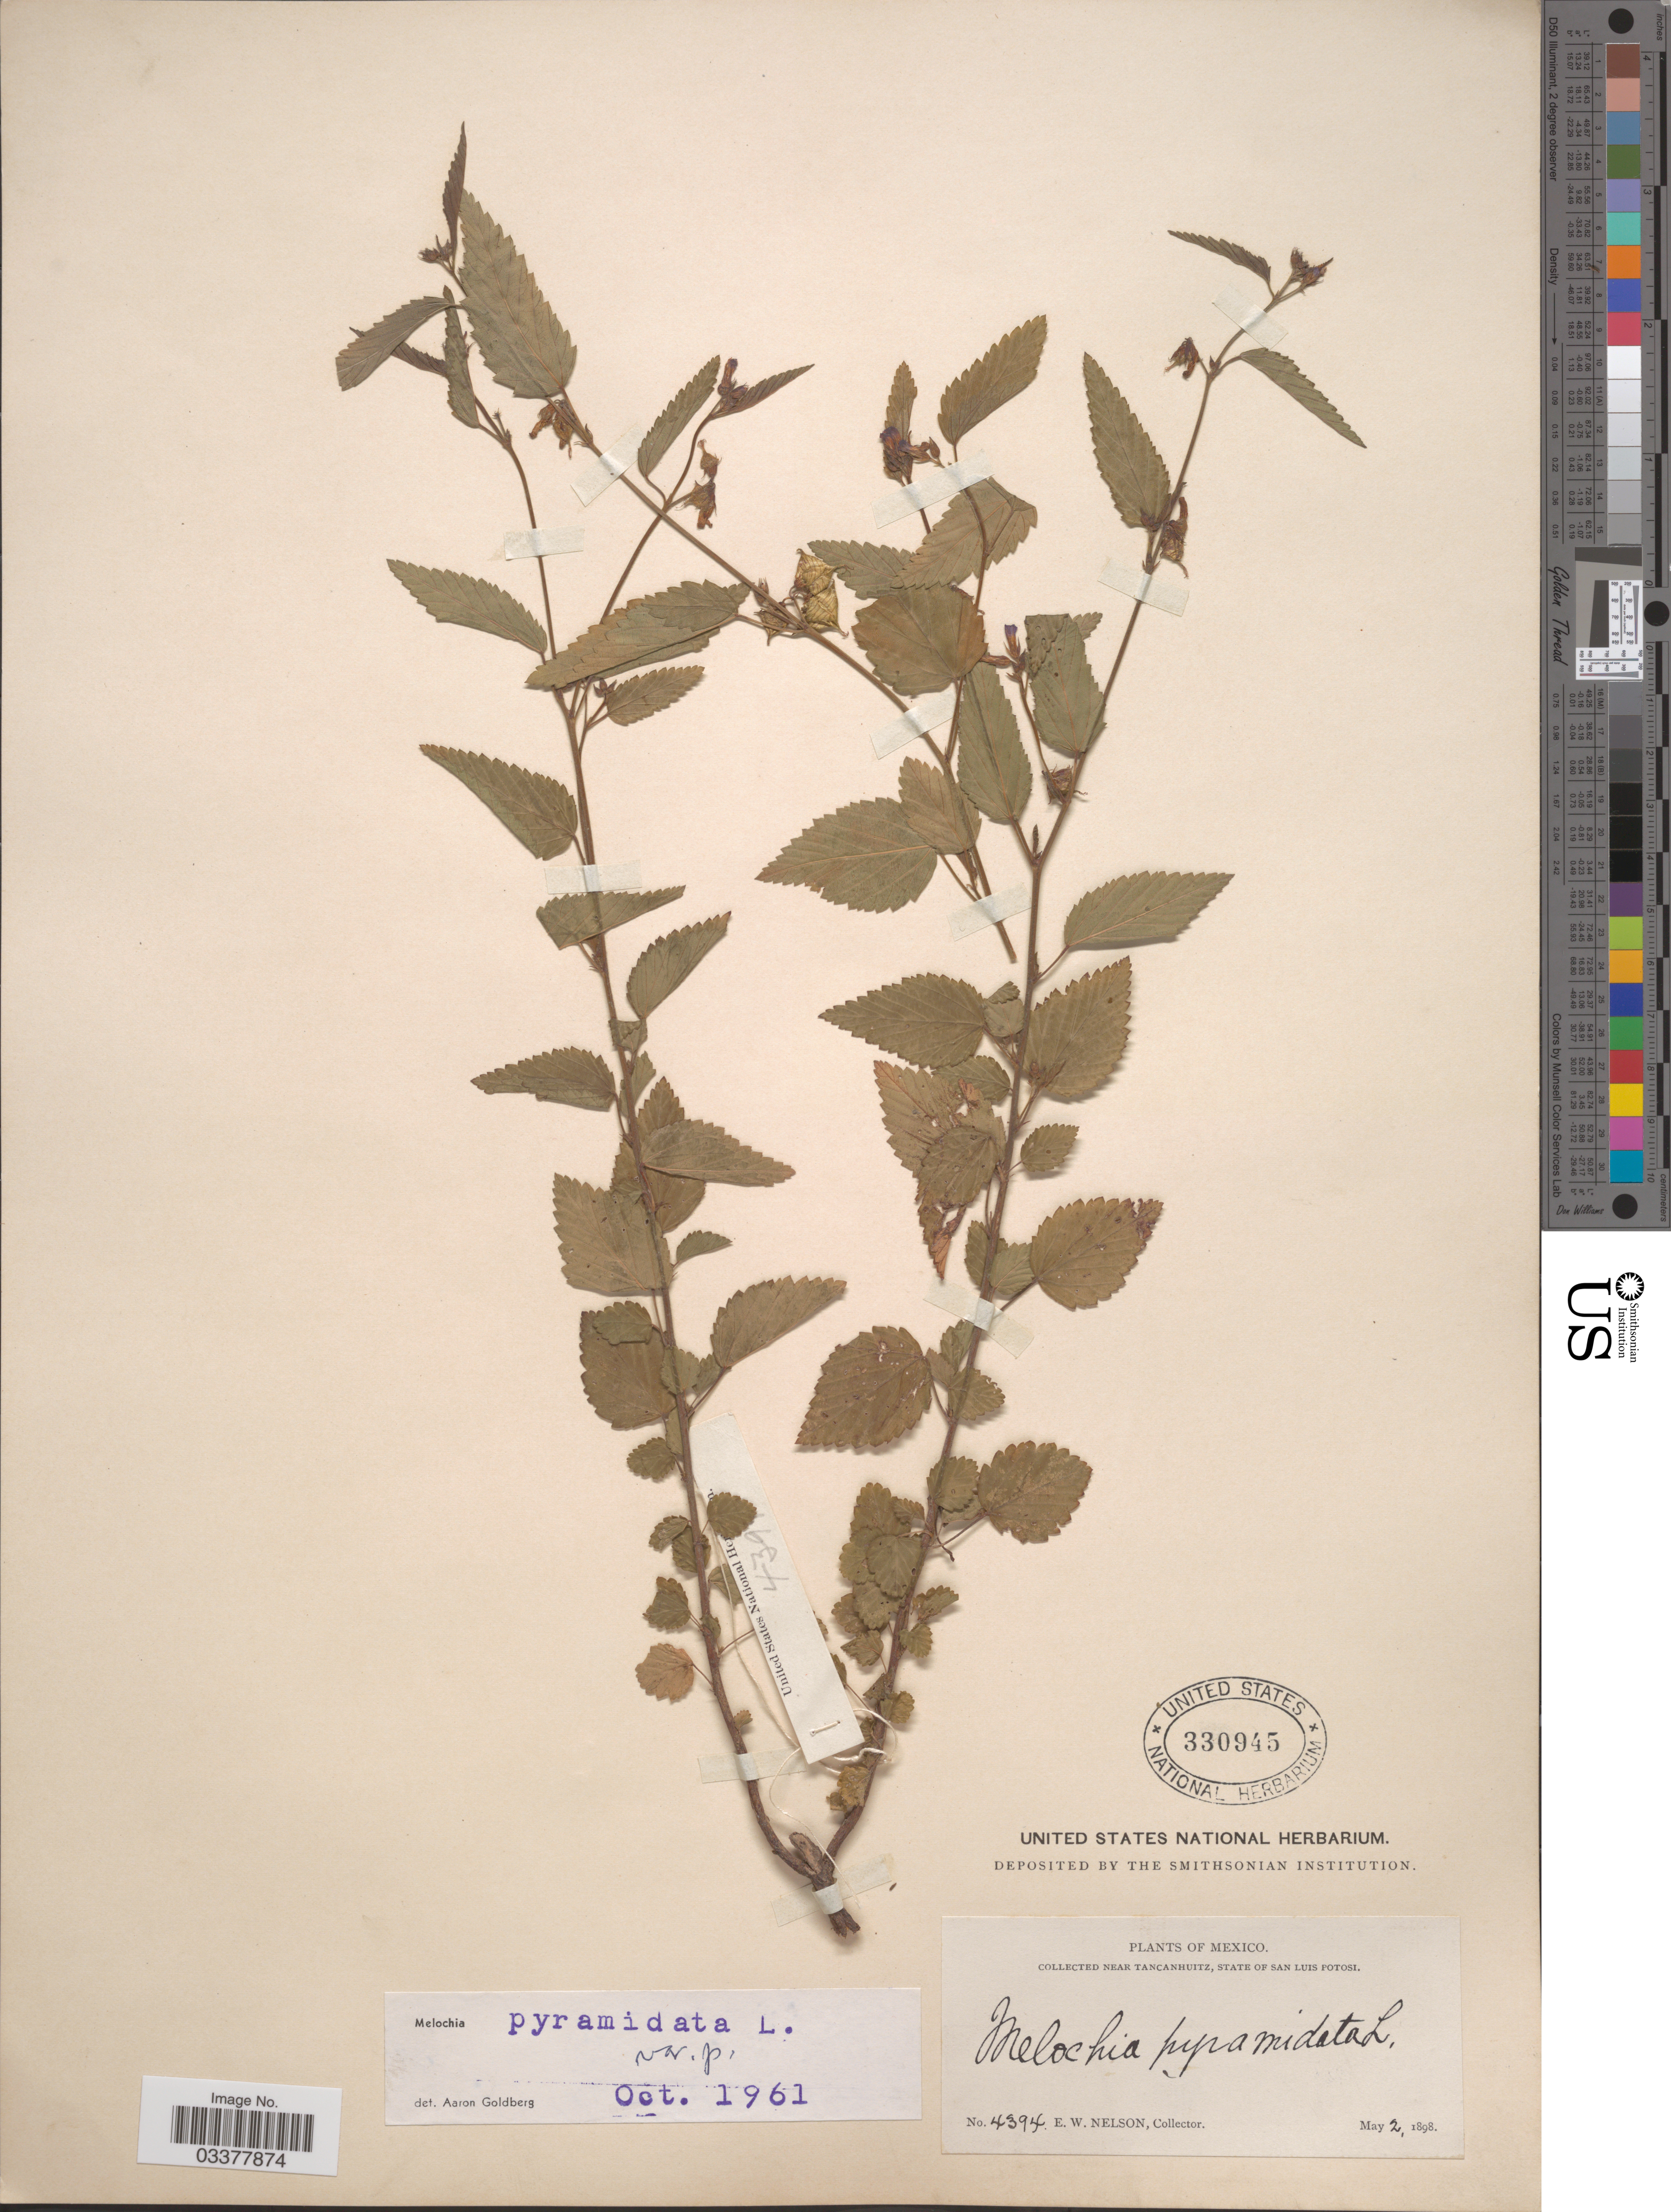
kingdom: Plantae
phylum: Tracheophyta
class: Magnoliopsida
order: Malvales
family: Malvaceae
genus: Melochia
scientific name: Melochia pyramidata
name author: L.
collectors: E. W. Nelson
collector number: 4394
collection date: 1898-05-02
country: Mexico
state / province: San Luis Potosí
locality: Near Tancahuitz.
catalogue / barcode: US 330945